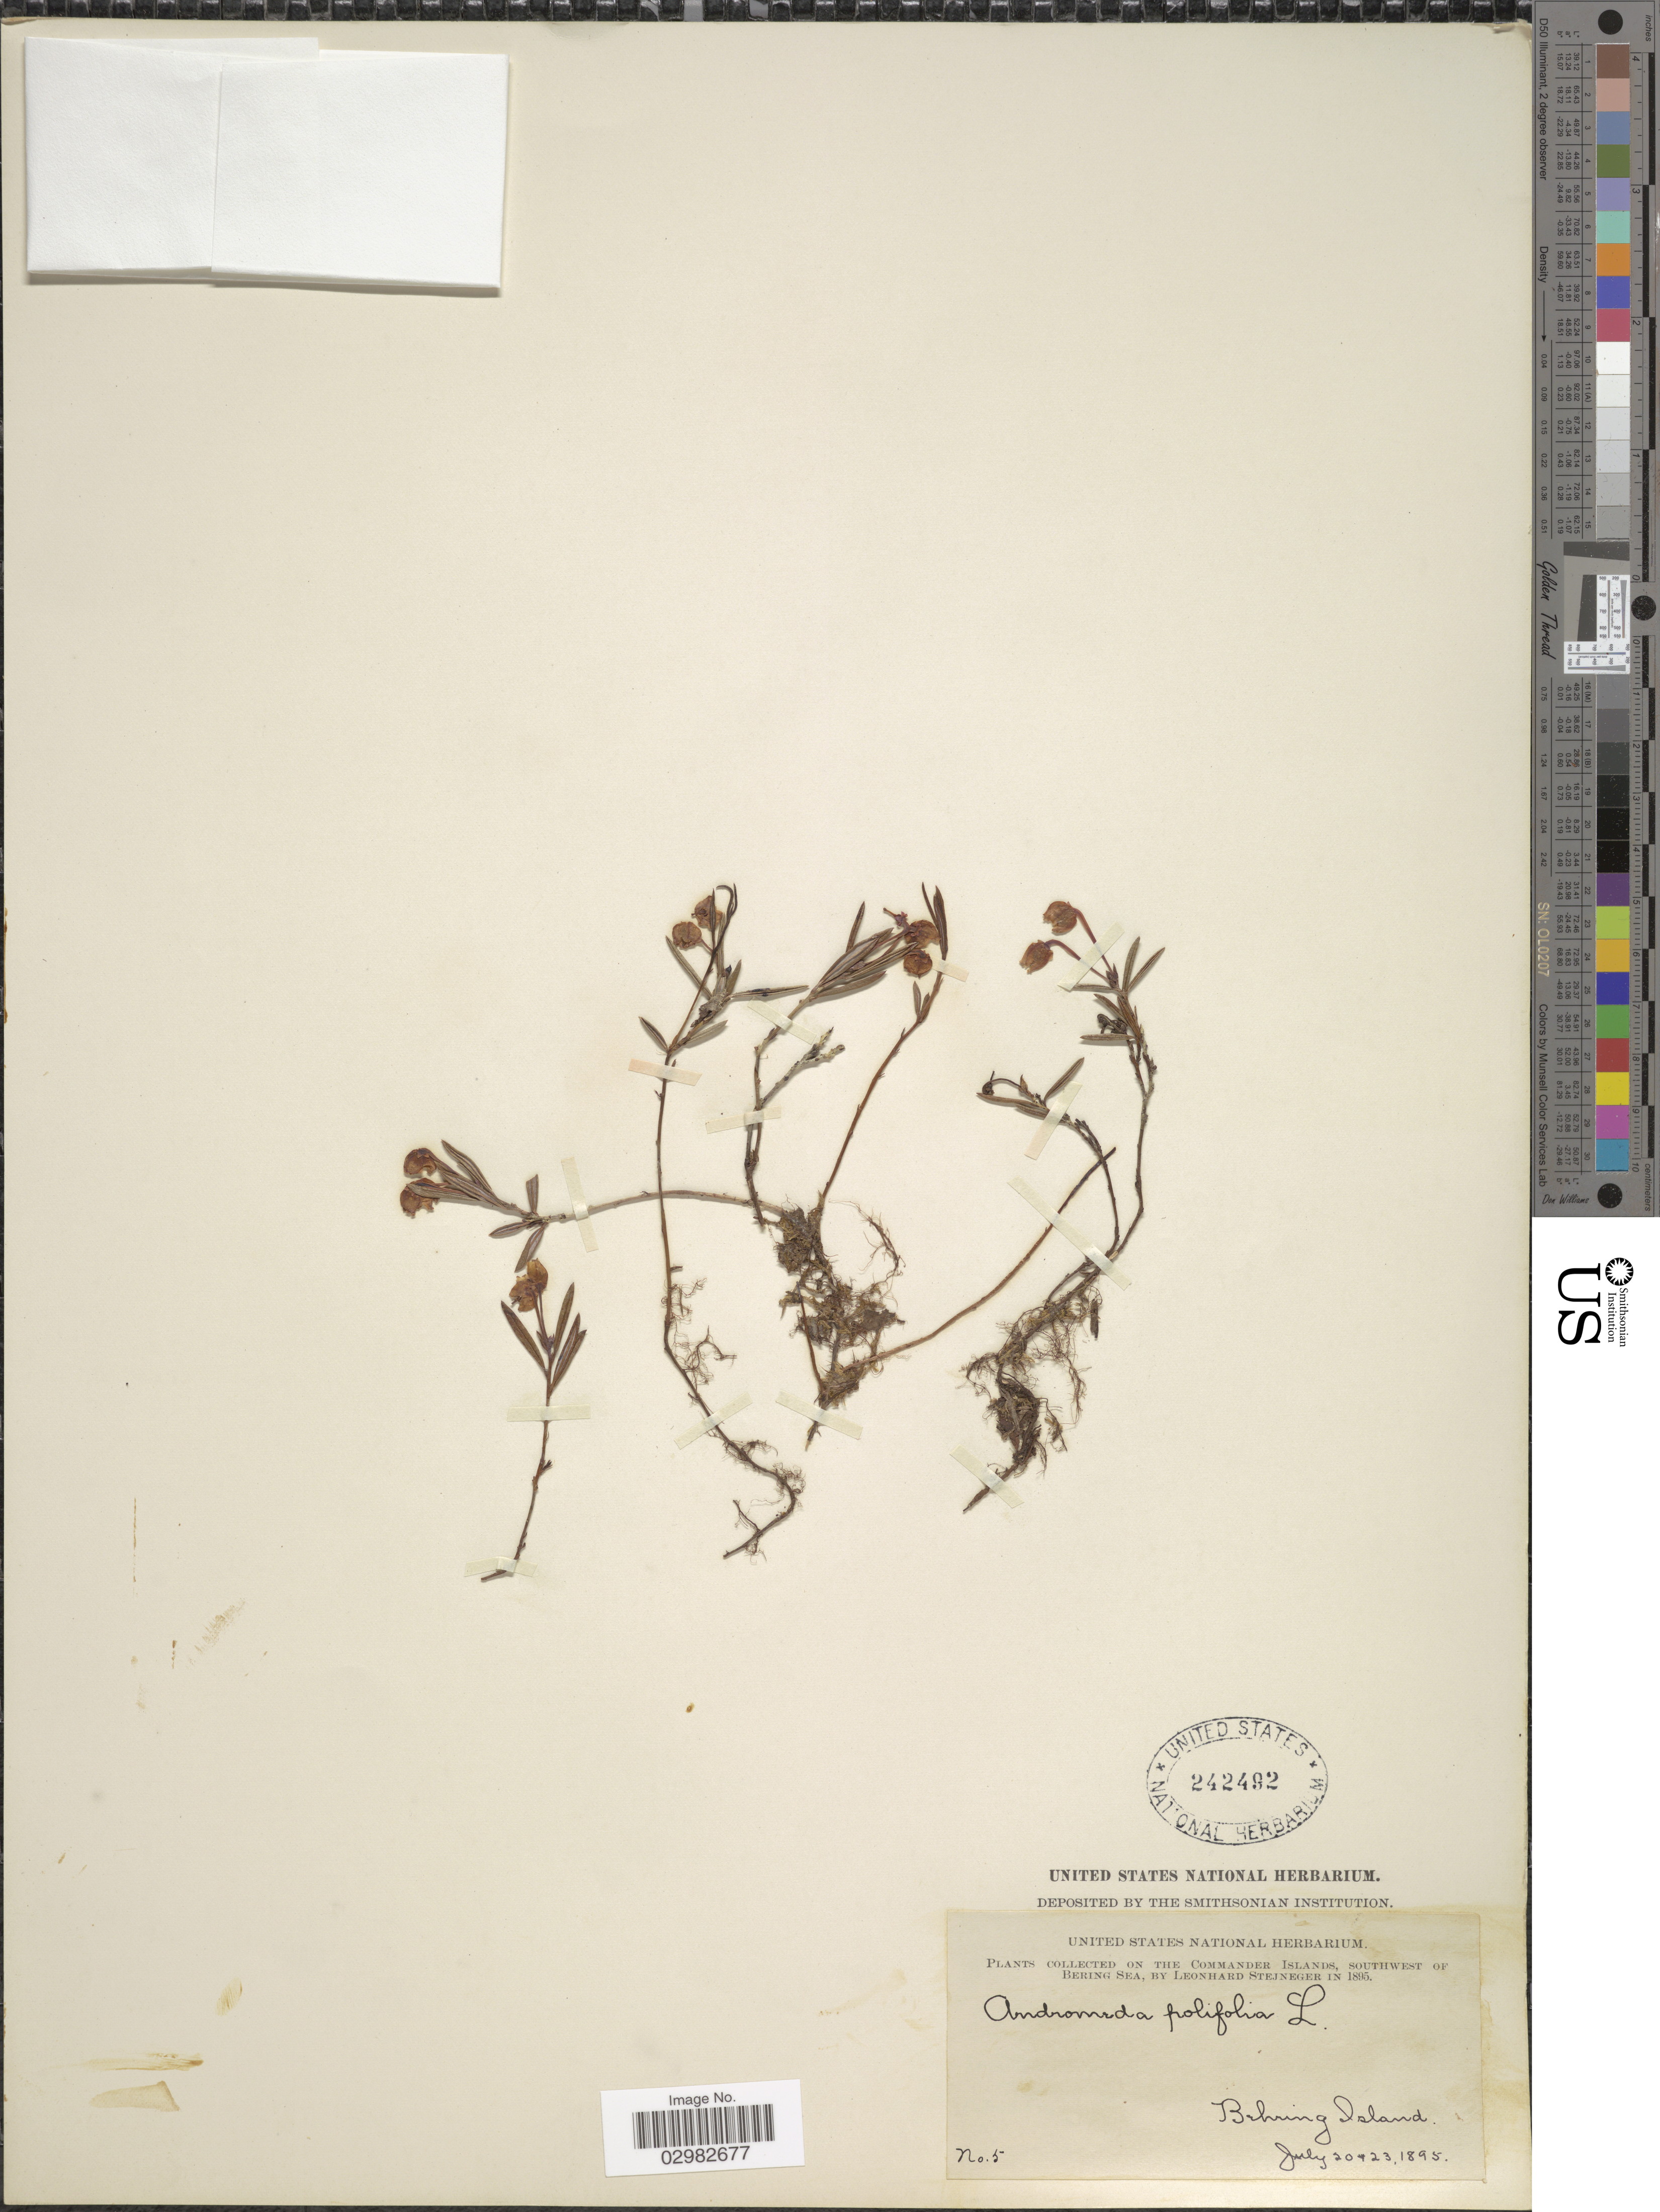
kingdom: Plantae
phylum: Tracheophyta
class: Magnoliopsida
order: Ericales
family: Ericaceae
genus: Andromeda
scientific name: Andromeda polifolia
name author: L.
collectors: L. Stejneger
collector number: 5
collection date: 1895-07-20/1895-07-23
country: Russian Federation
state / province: Kamchatka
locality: Commander Islands, Southwest of Bering Sea, Behring Island.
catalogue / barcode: US 242492